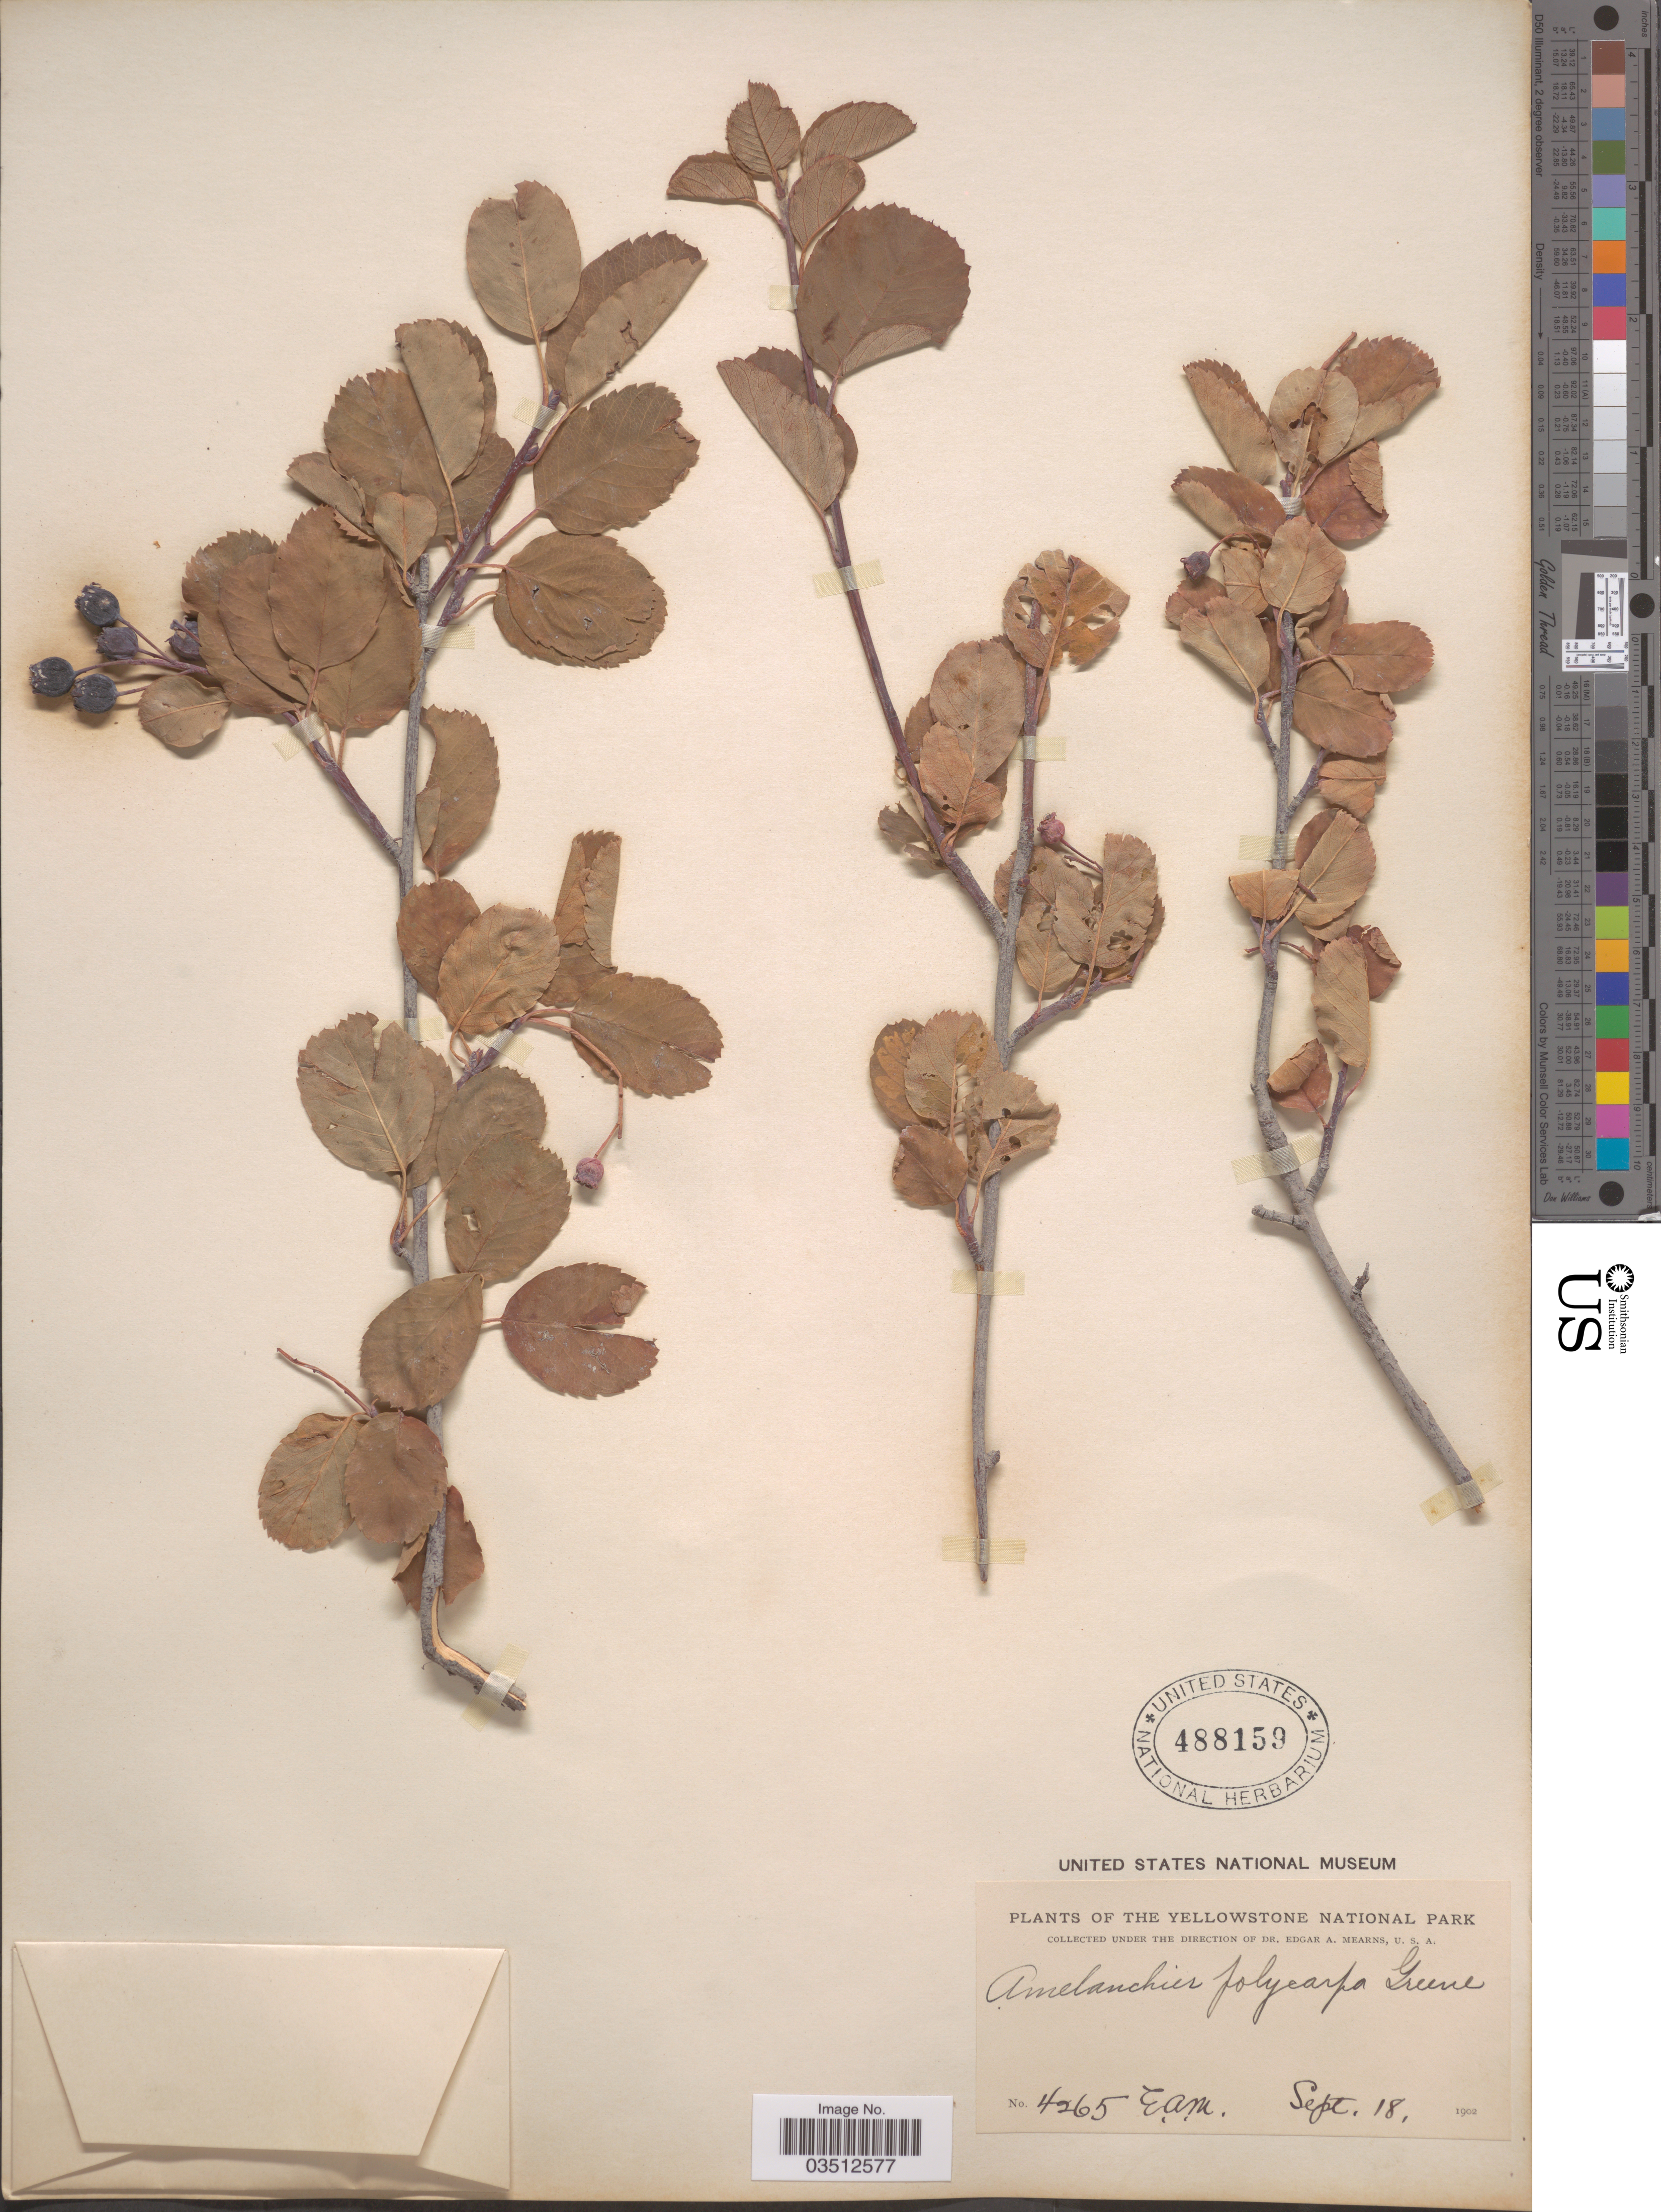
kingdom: Plantae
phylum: Tracheophyta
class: Magnoliopsida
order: Rosales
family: Rosaceae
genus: Amelanchier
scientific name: Amelanchier prunifolia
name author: Greene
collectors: E. A. Mearns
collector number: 4265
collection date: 1902-09-18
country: United States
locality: The Yellowstone National Park.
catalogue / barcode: US 488159